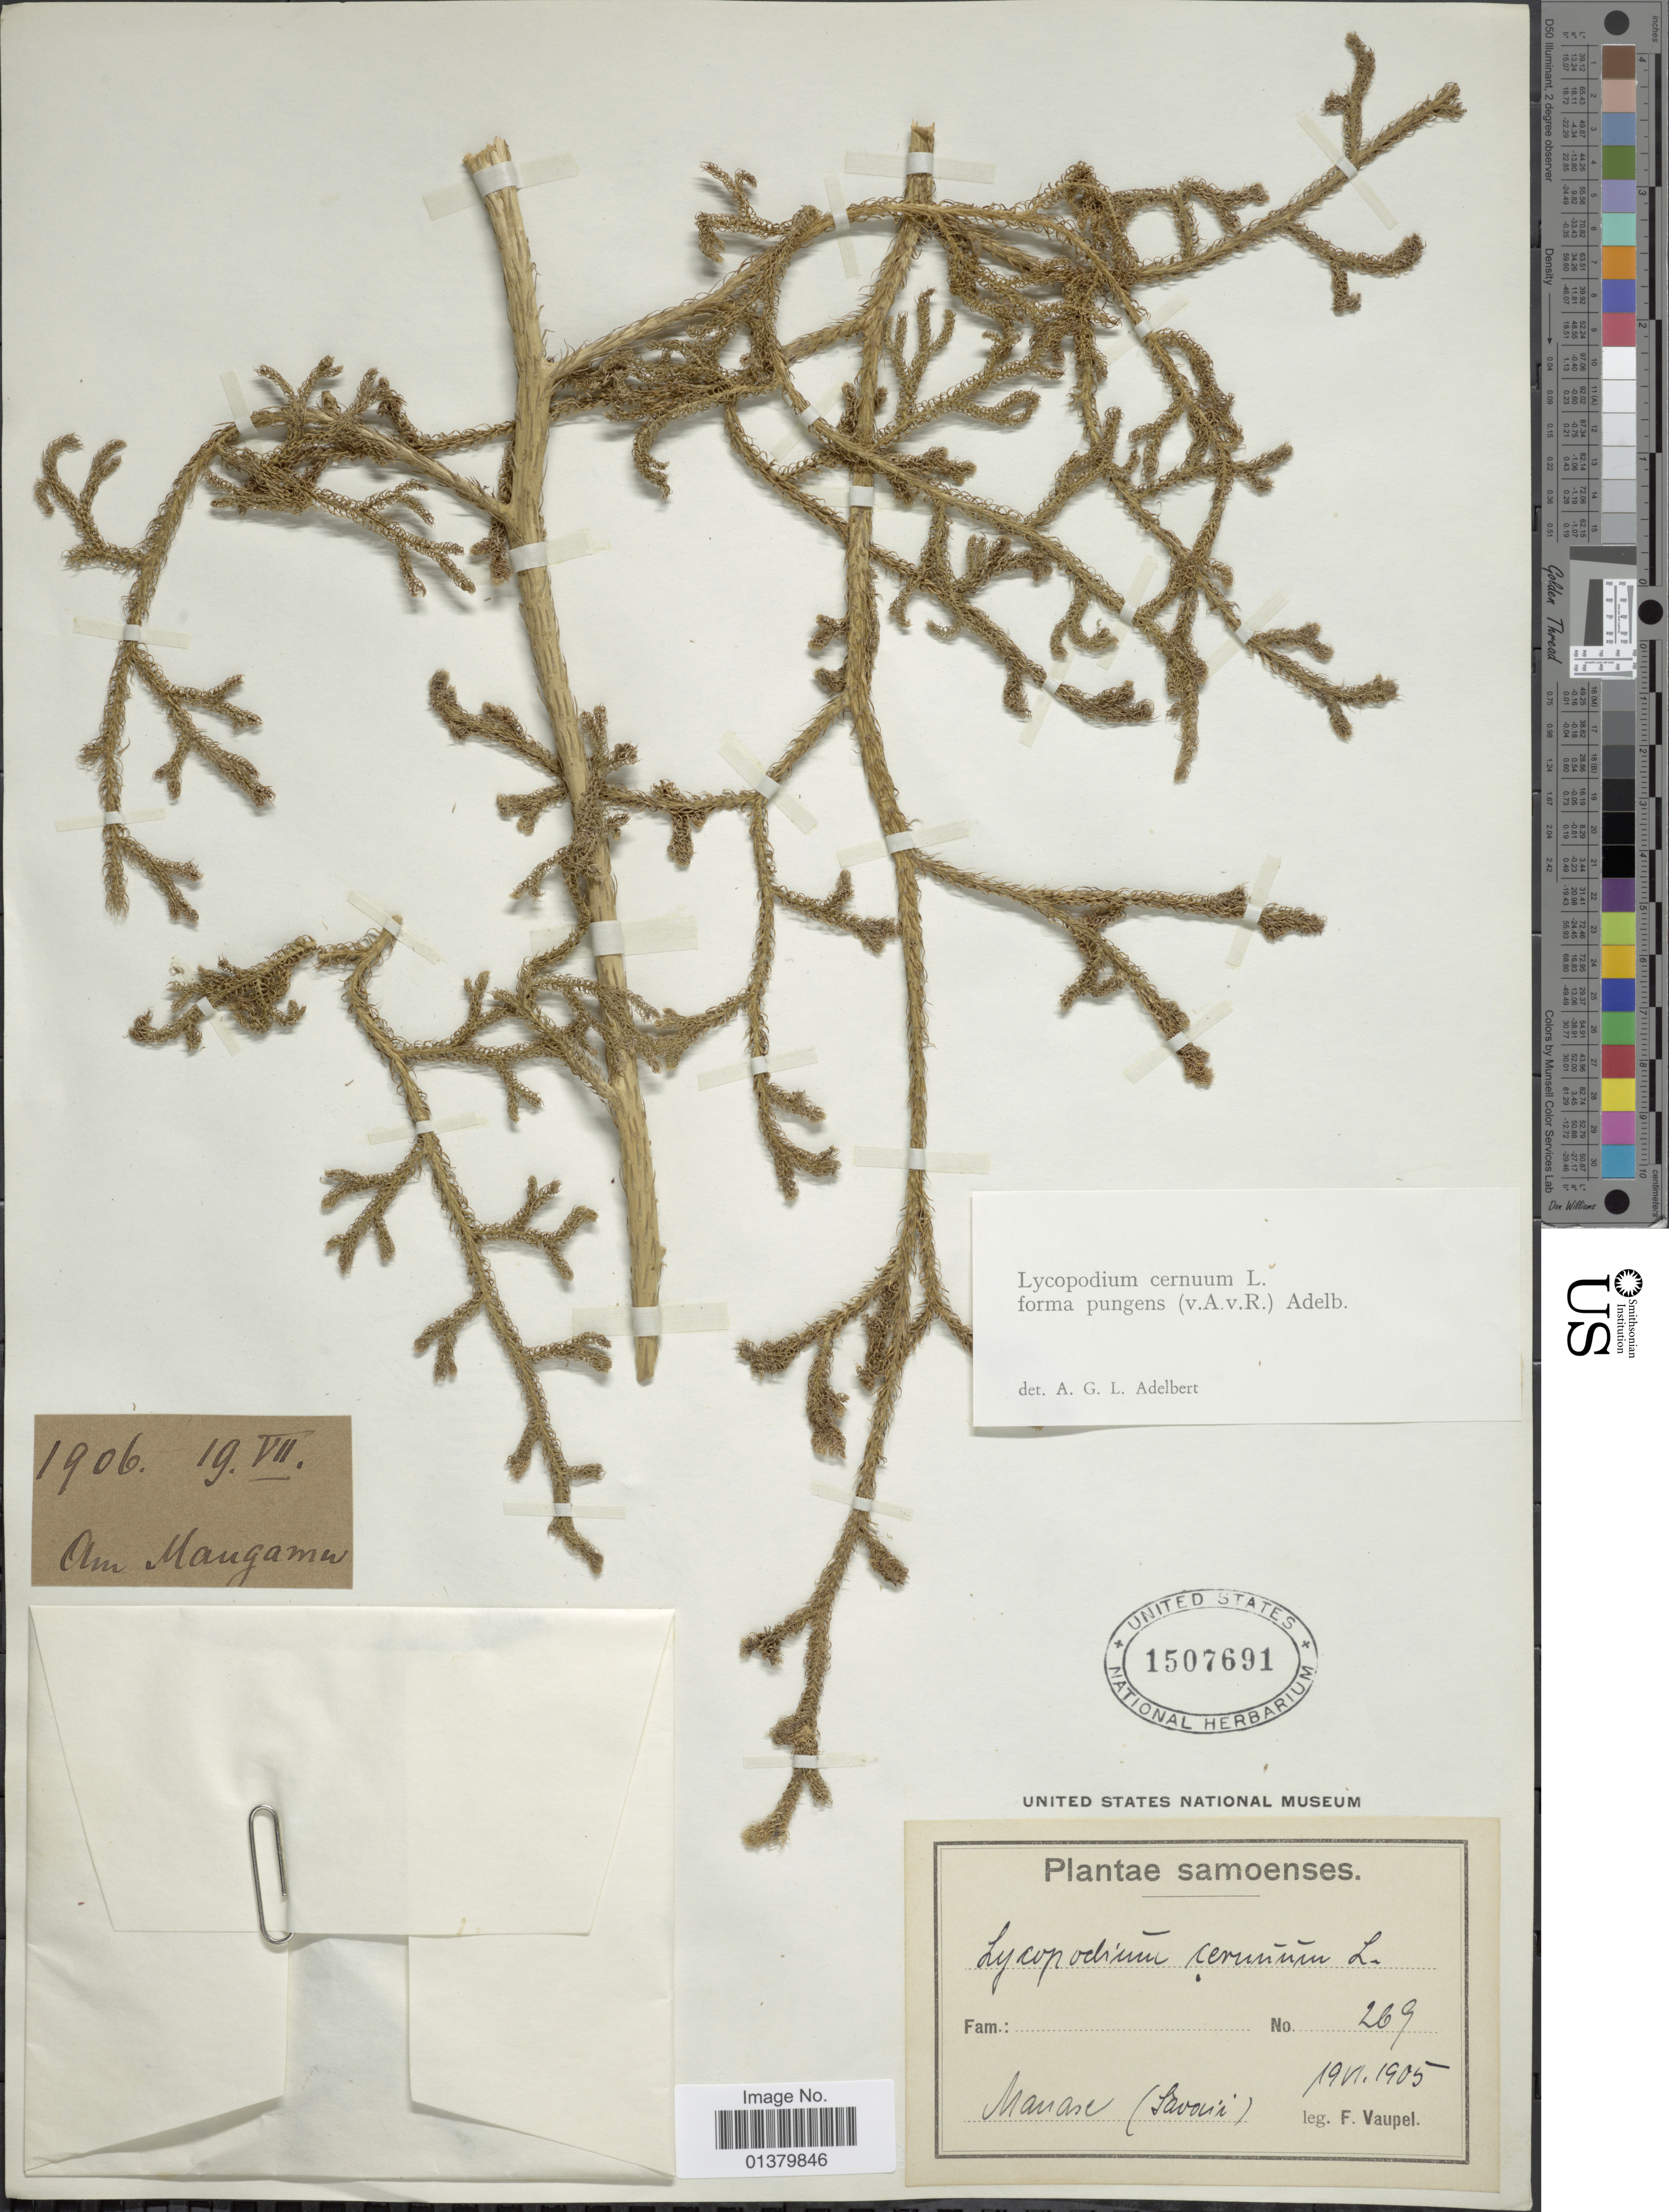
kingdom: Plantae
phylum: Tracheophyta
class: Lycopodiopsida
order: Lycopodiales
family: Lycopodiaceae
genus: Palhinhaea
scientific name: Palhinhaea cernua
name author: (L.) Vasc. & Franco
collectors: F. Vaupel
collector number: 269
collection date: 1905-06-19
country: Samoa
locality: Samoenses, Manase( [illegible text])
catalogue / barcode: US 1507691